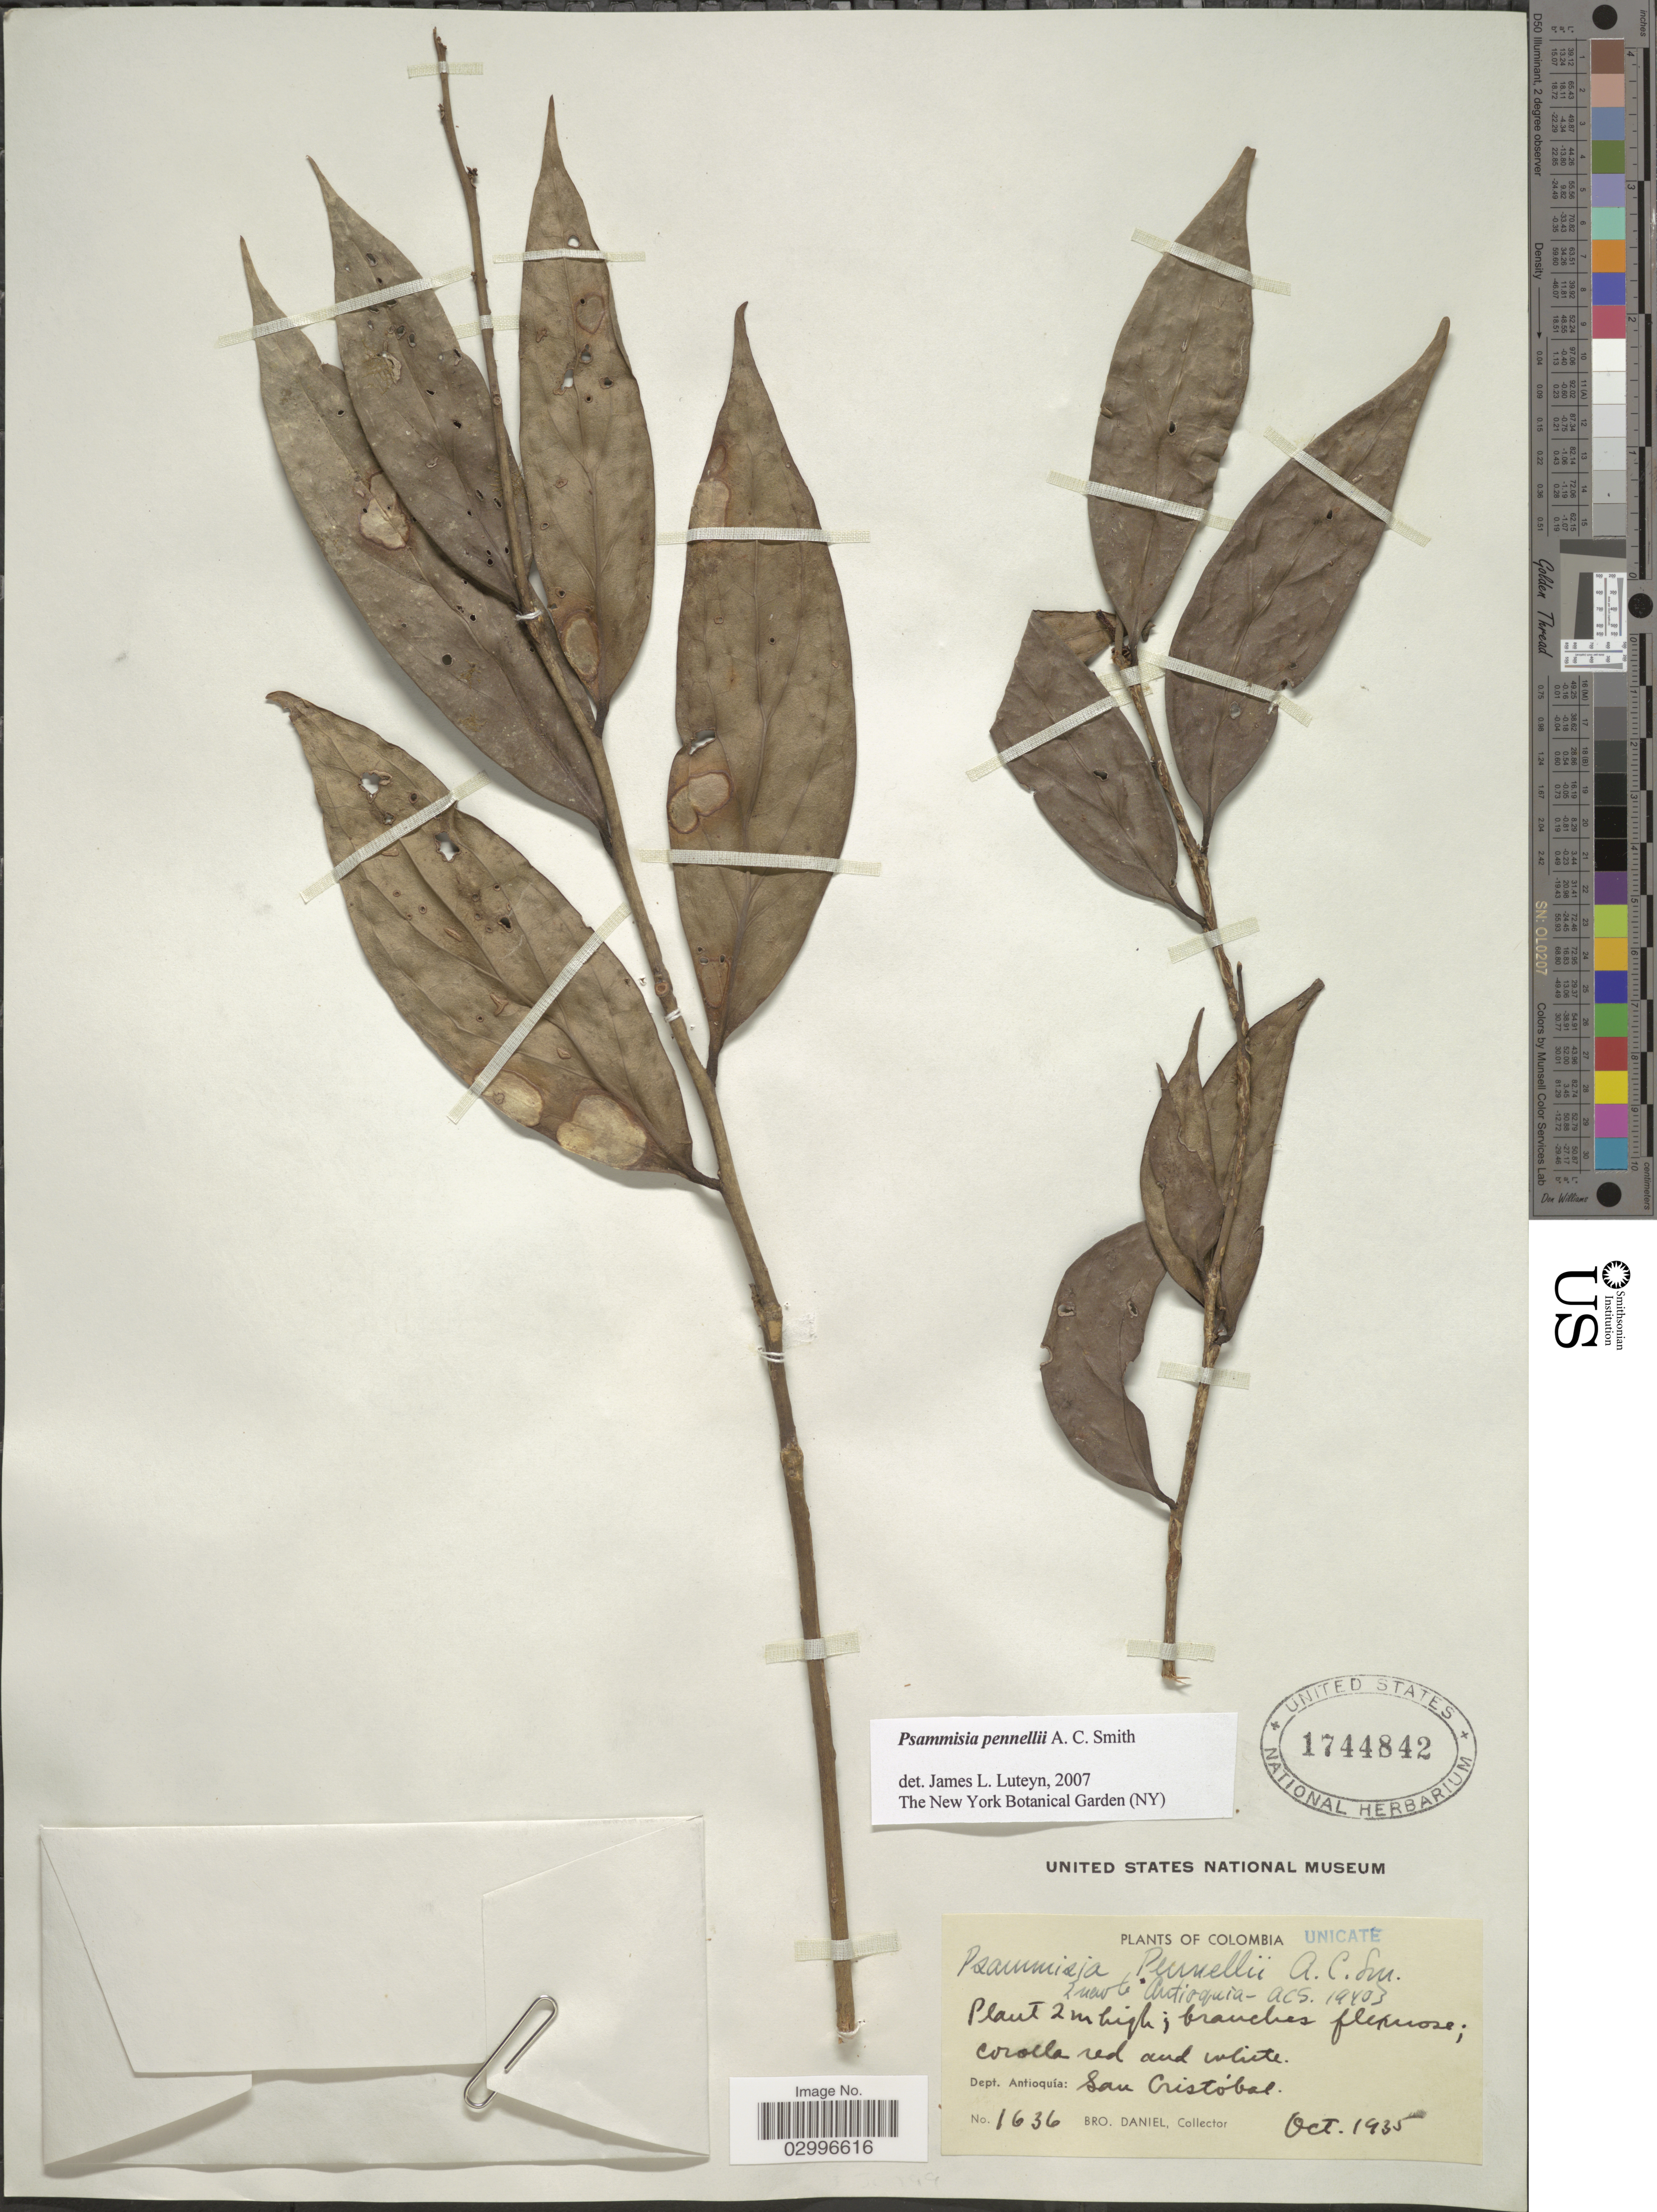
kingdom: Plantae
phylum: Tracheophyta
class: Magnoliopsida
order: Ericales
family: Ericaceae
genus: Psammisia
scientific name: Psammisia pennellii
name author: A.C. Sm.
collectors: Bro. Daniel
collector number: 1636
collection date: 1935-10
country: Colombia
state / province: Antioquia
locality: Dept. Antioquía: San Cristóbal.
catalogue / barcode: US 1744842